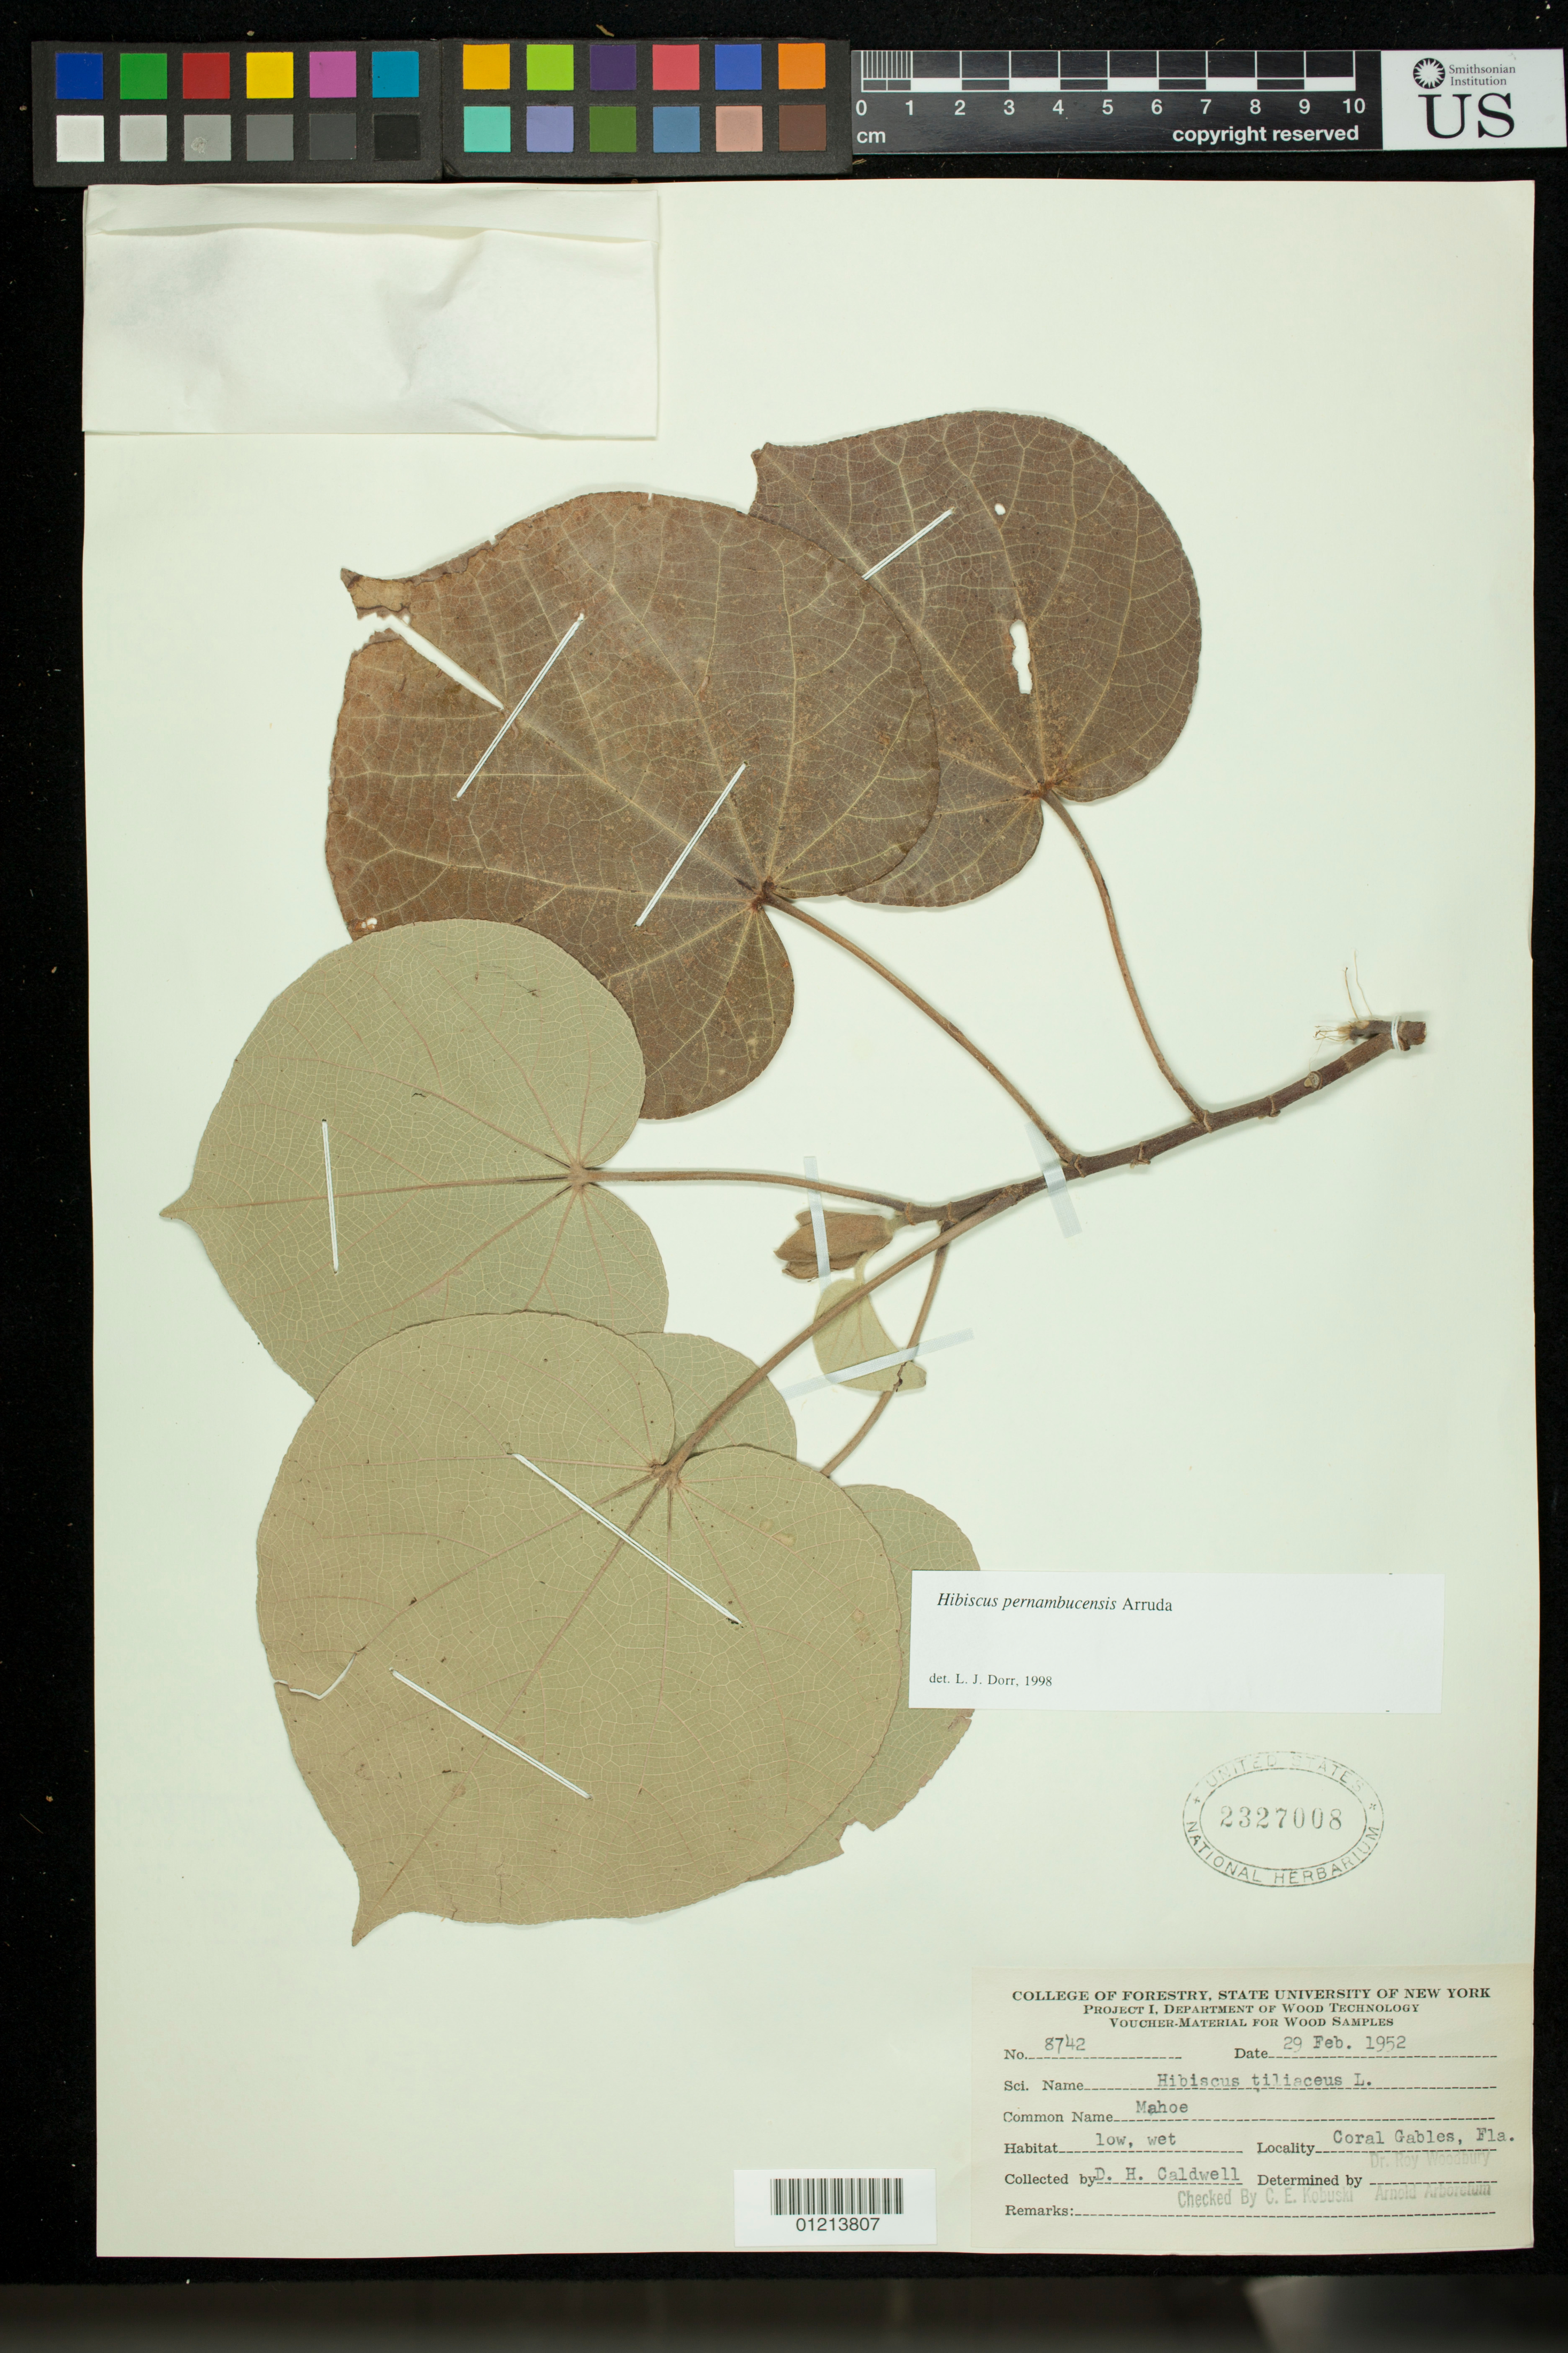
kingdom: Plantae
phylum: Tracheophyta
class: Magnoliopsida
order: Malvales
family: Malvaceae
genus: Talipariti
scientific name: Talipariti tiliaceum var. pernambucense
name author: (Arruda) Fryxell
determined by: Dorr, Laurence J., Curator (BOT), Smithsonian Institution - National Museum of Natural History (UNITED STATES)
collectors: D. H. Caldwell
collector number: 8742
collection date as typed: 29 Feb 1952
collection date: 1952-02-29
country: United States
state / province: Florida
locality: Coral Gables, Florida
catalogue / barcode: US 2327008